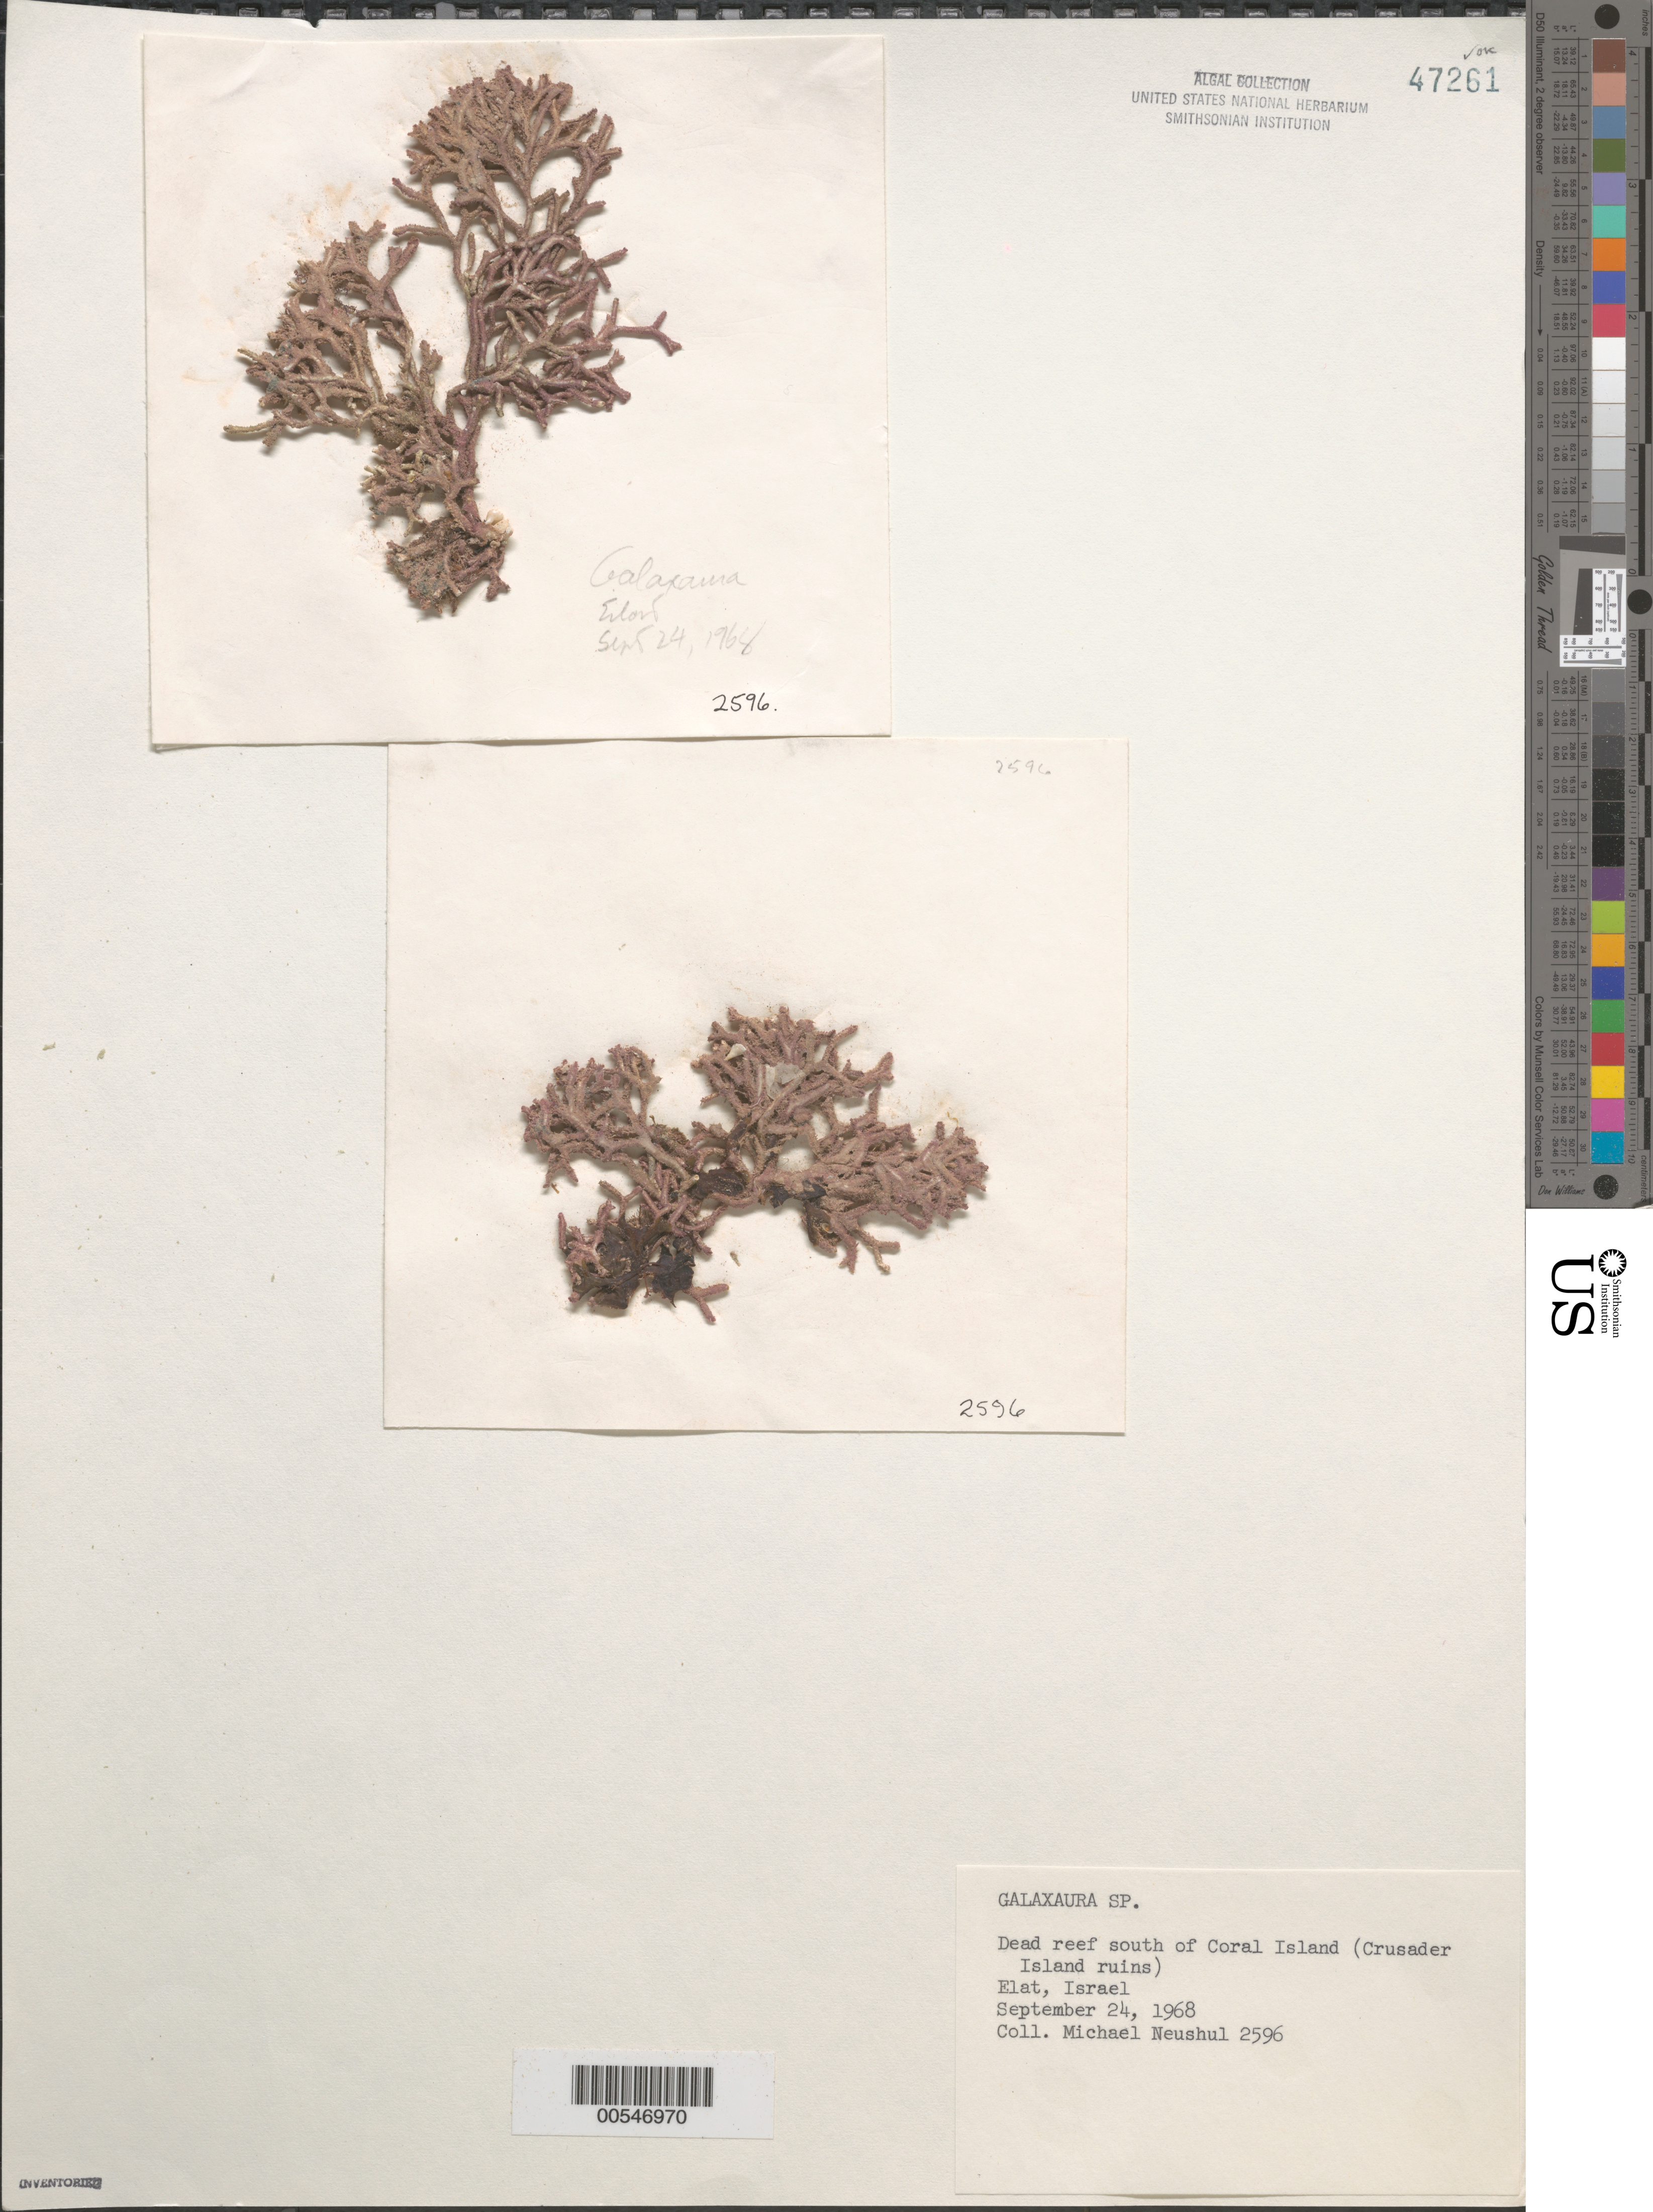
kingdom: Plantae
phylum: Rhodophyta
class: Florideophyceae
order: Nemaliales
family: Galaxauraceae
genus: Galaxaura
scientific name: Galaxaura sp.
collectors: M. Neushul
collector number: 2596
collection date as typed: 24 Sep 1968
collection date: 1968-09-24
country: Israel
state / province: Southern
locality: Elat, reef south of Coral Island, Crusader Island ruins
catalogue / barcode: US 47261